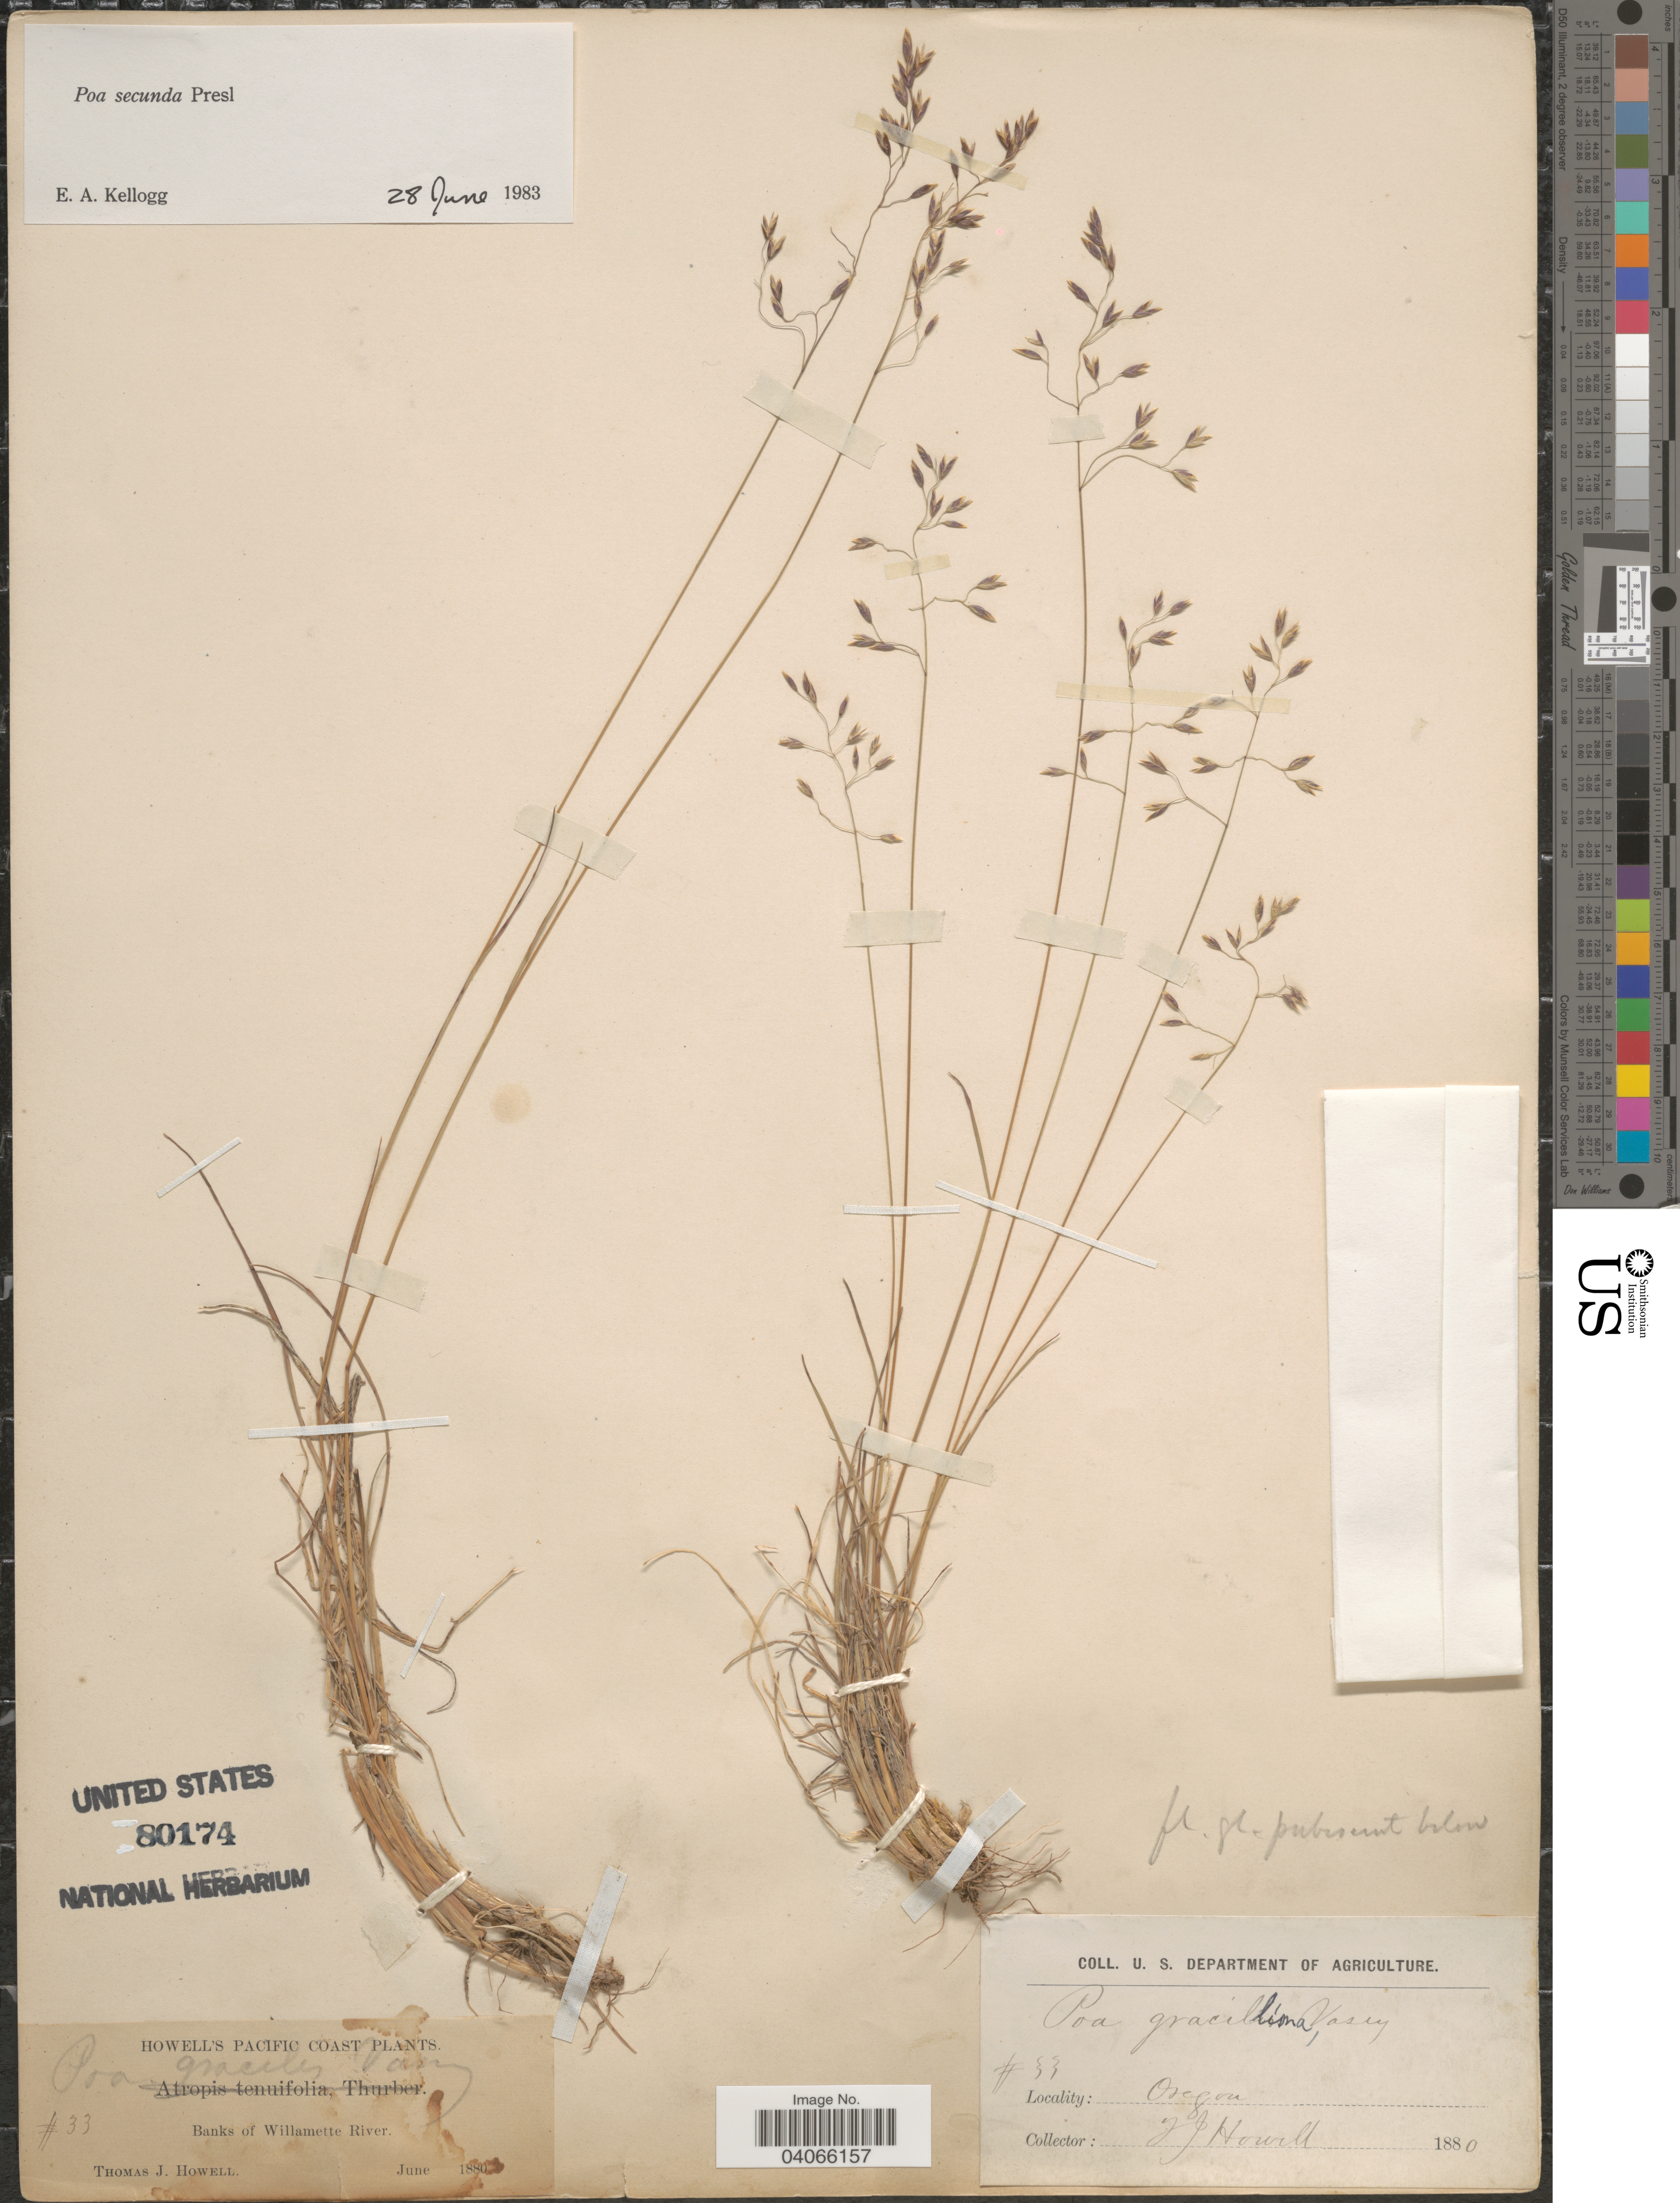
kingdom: Plantae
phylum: Tracheophyta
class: Liliopsida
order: Poales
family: Poaceae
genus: Poa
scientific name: Poa secunda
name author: J. Presl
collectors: T. J. Howell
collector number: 33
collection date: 1880-06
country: United States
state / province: Oregon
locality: Pacific Coast. Banks of Willamette River.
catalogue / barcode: US 80174